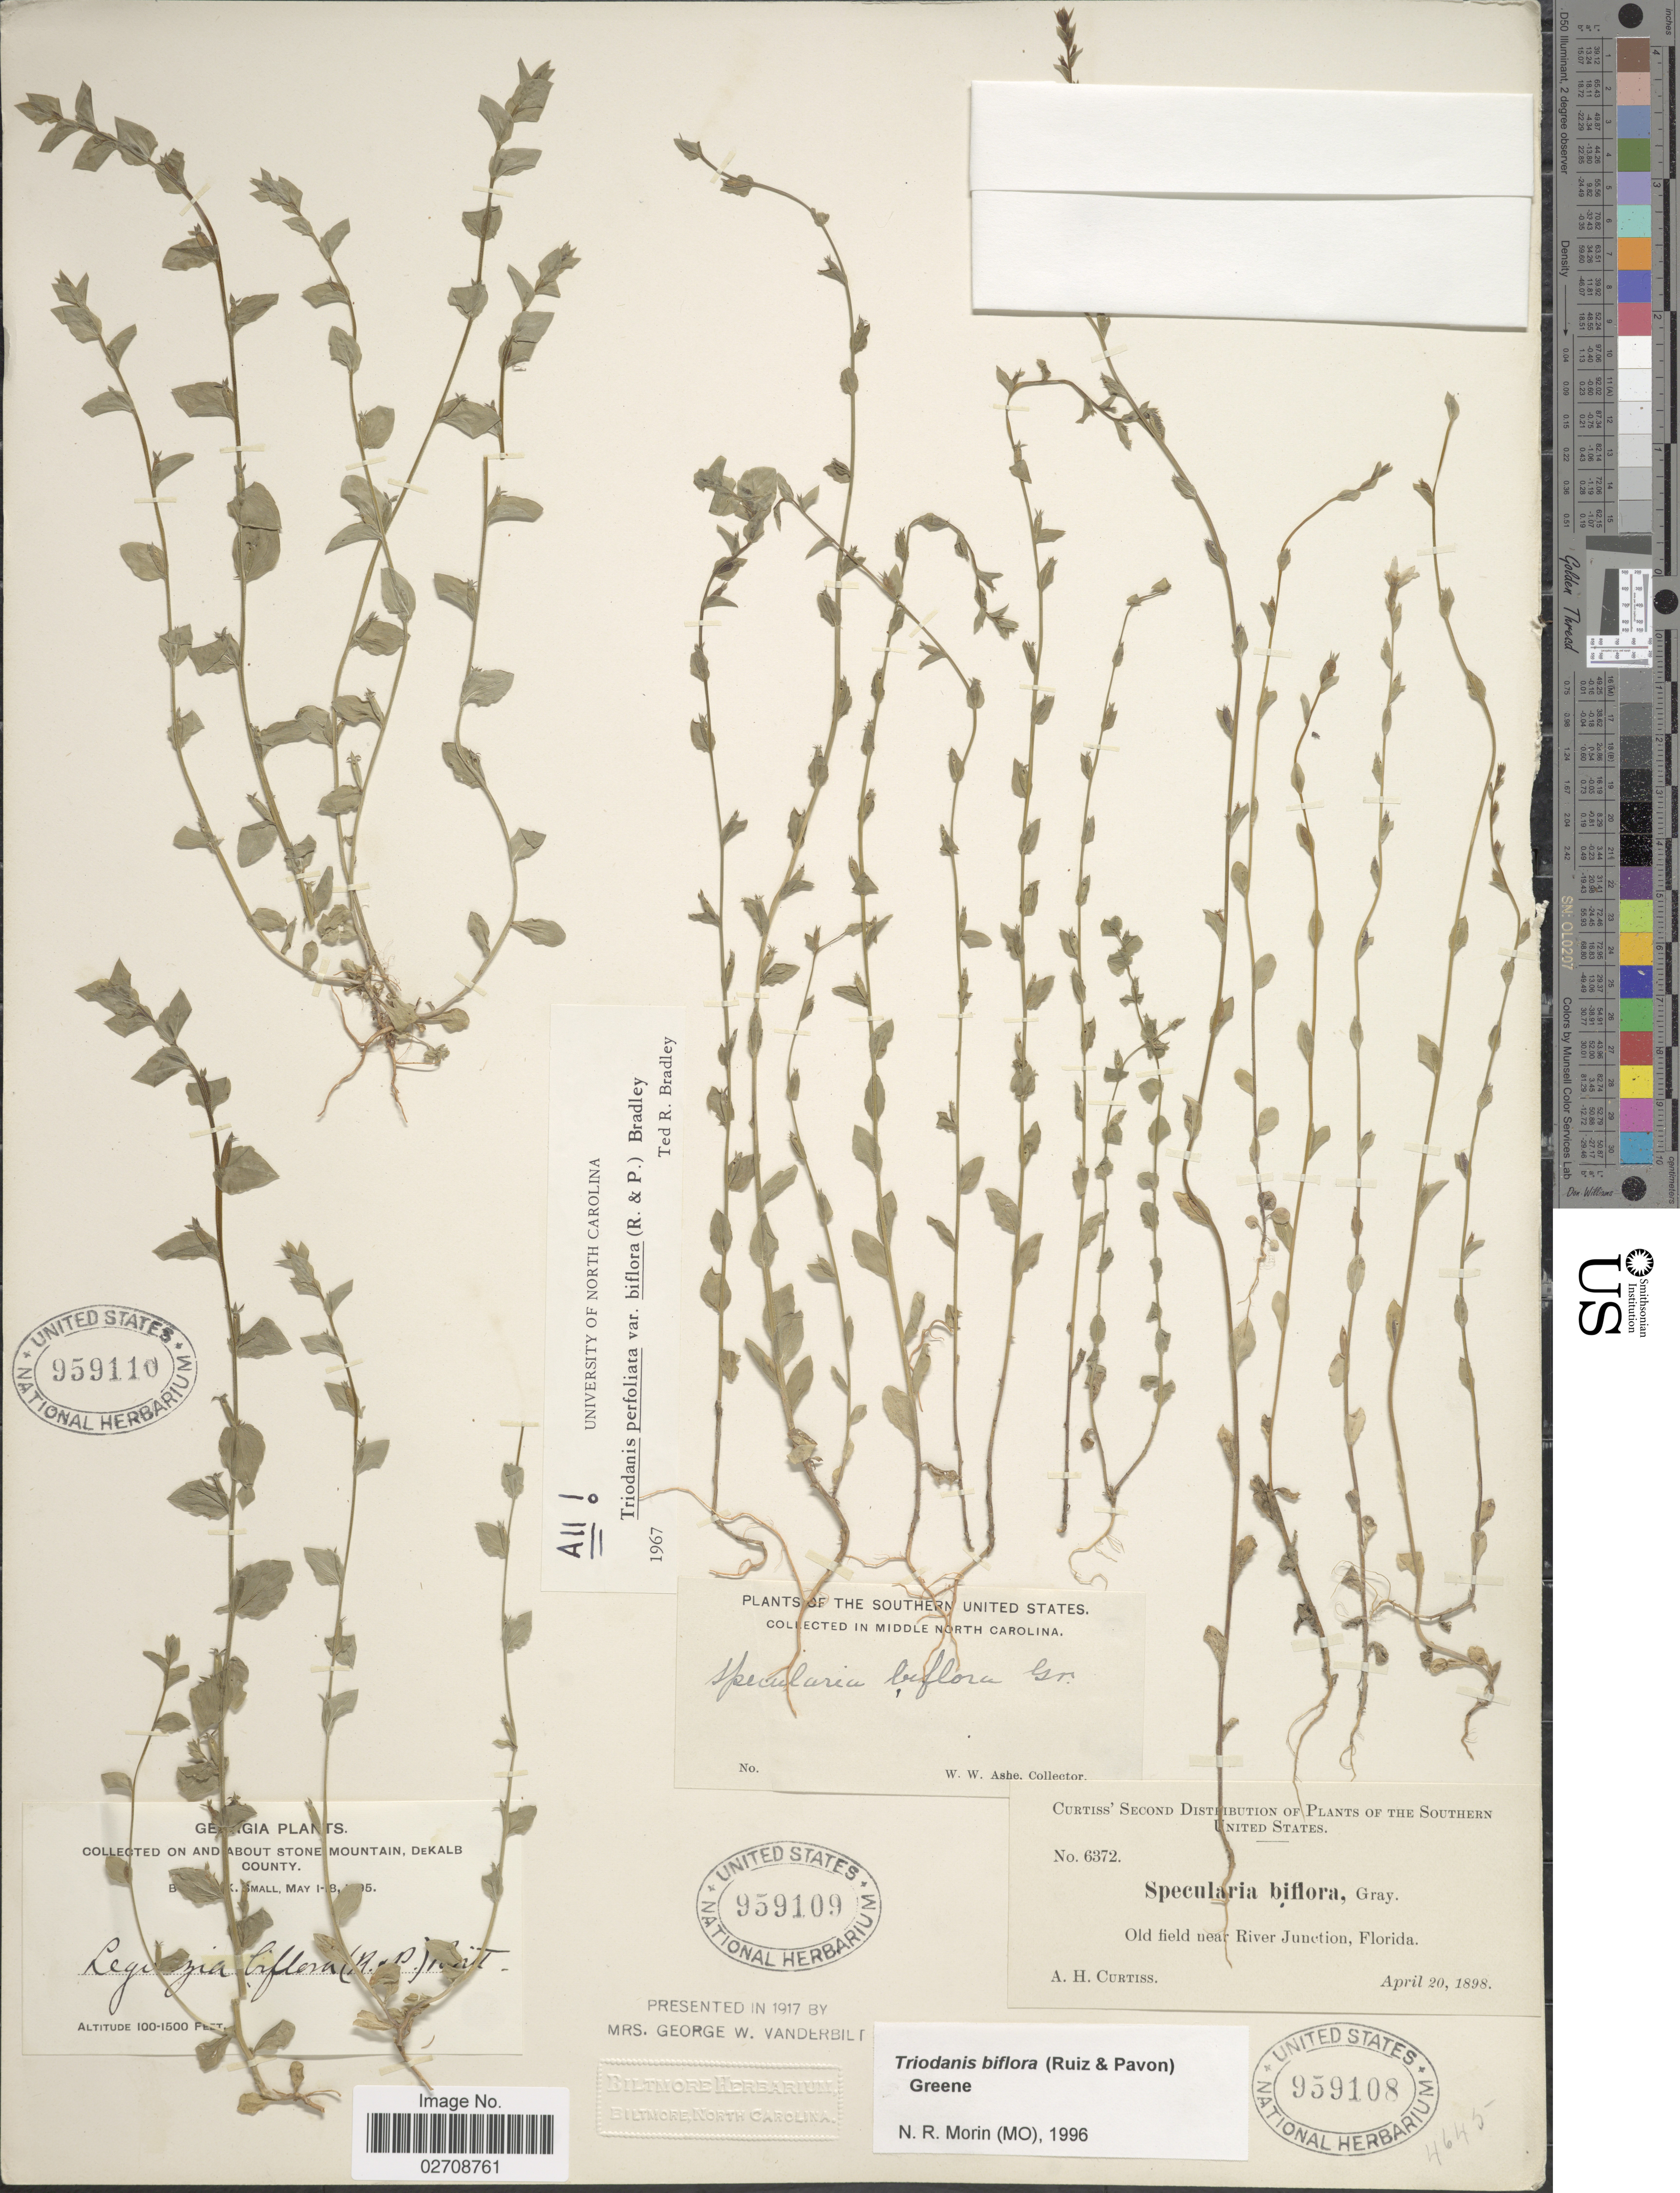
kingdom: Plantae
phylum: Tracheophyta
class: Magnoliopsida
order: Asterales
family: Campanulaceae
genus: Triodanis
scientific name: Triodanis biflora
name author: (Ruiz & Pav.) Greene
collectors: A. H. Curtiss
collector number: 6372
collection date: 1898-04-20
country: United States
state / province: Florida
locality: Old Field near River Junction, Florida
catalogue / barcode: US 959108